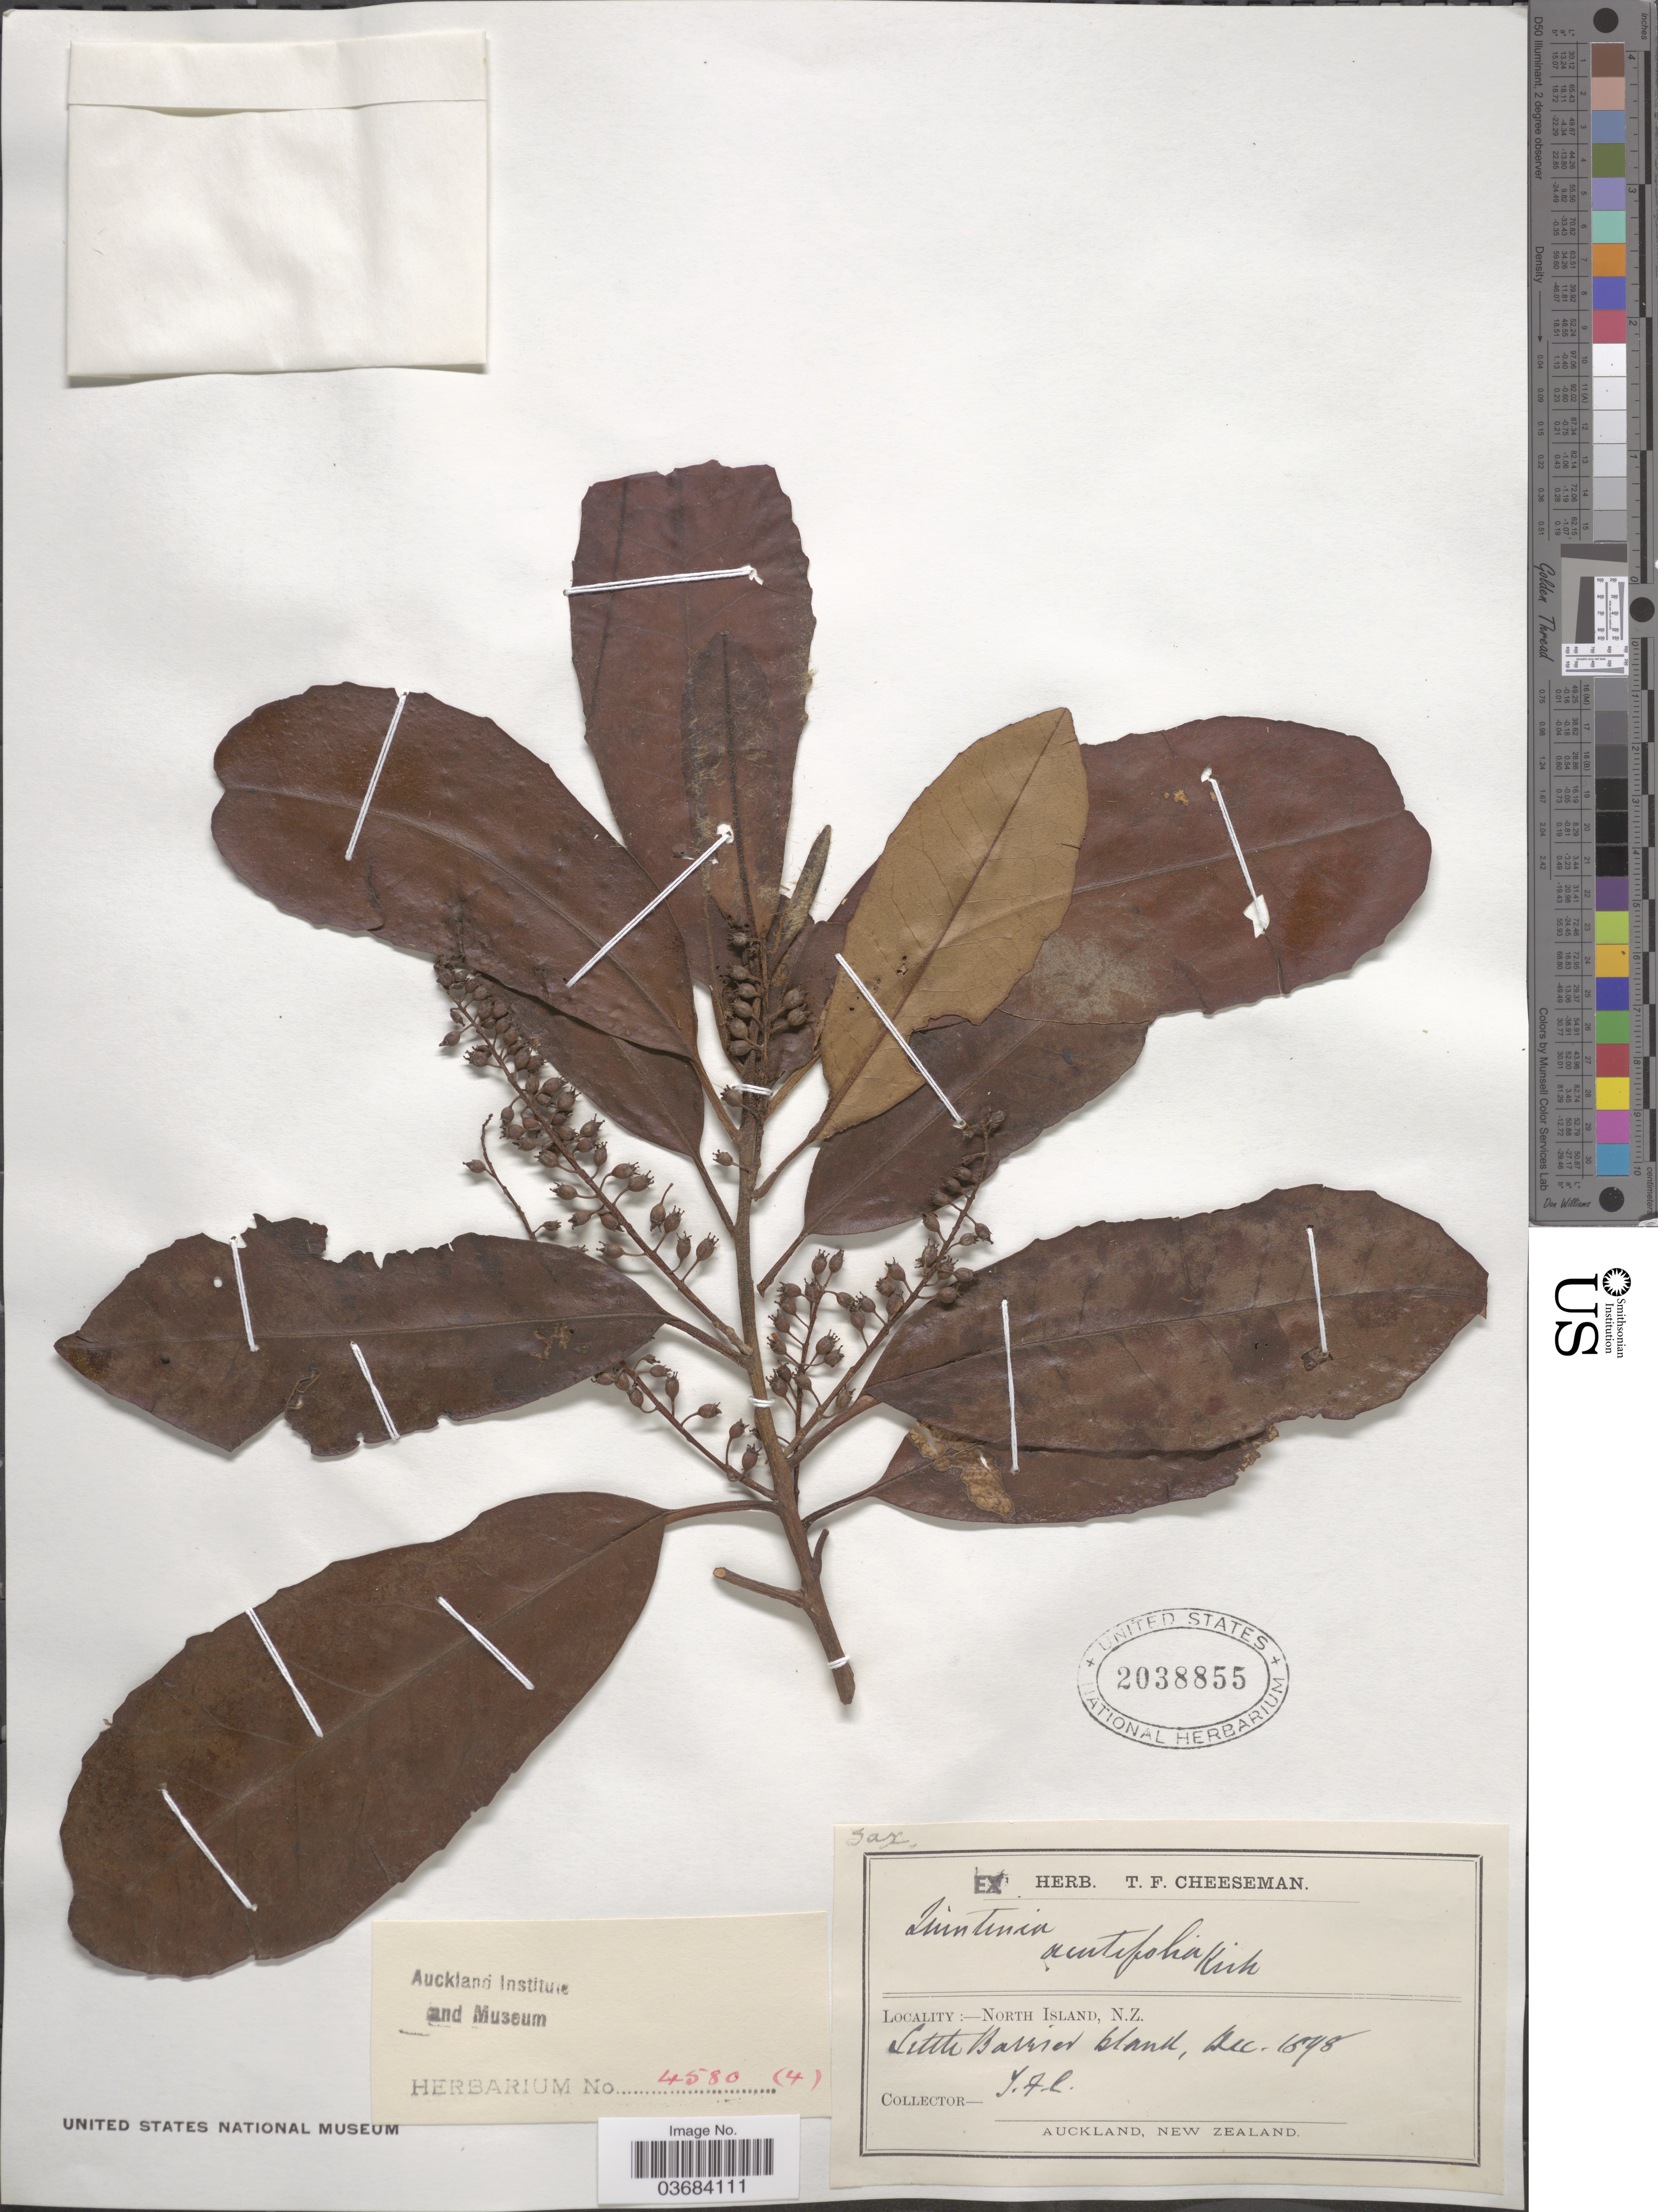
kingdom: Plantae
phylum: Tracheophyta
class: Magnoliopsida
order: Paracryphiales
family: Paracryphiaceae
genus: Quintinia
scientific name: Quintinia acutifolia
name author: Kirk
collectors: T. F. Cheeseman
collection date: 1898-12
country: New Zealand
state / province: Auckland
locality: North Island. Little Barrier Island.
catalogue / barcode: US 2038855